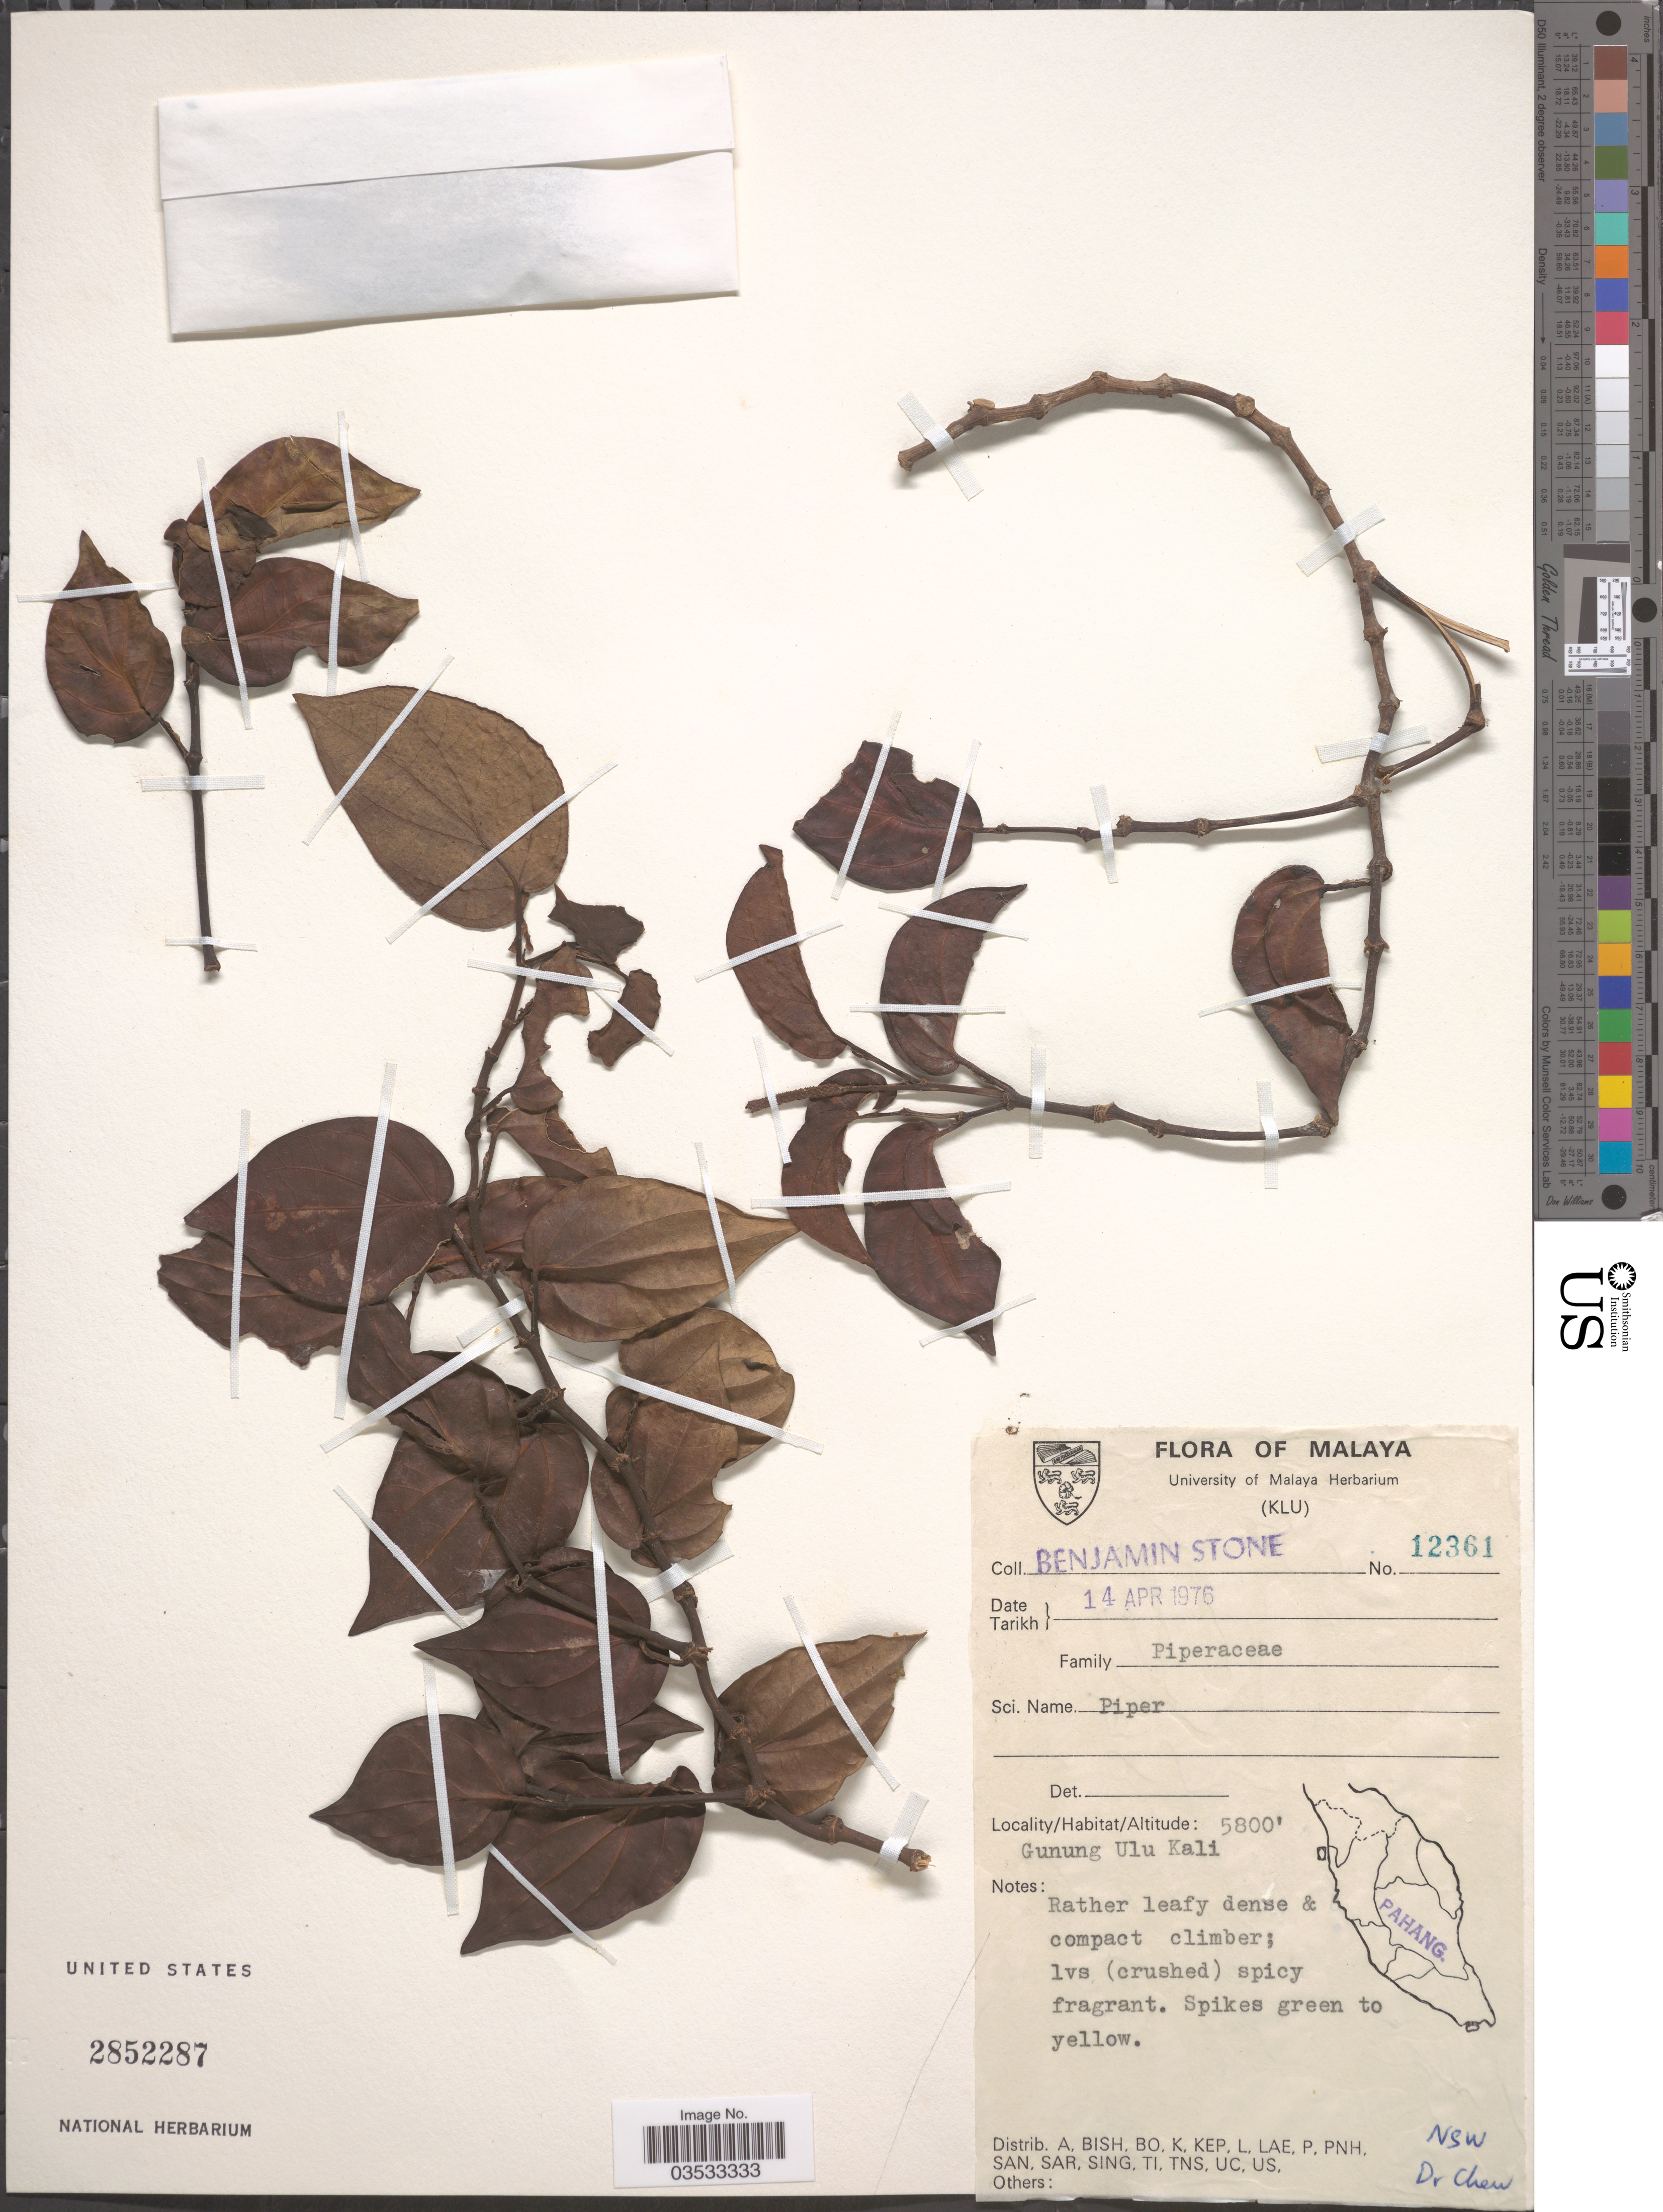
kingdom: Plantae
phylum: Tracheophyta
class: Magnoliopsida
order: Piperales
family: Piperaceae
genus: Piper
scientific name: Piper sp.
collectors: B. C. Stone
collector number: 12361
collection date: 1976-04-14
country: Malaysia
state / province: Pahang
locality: Malaya. Gunung Ulu Kali. Pahang.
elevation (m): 1768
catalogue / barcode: US 2852287